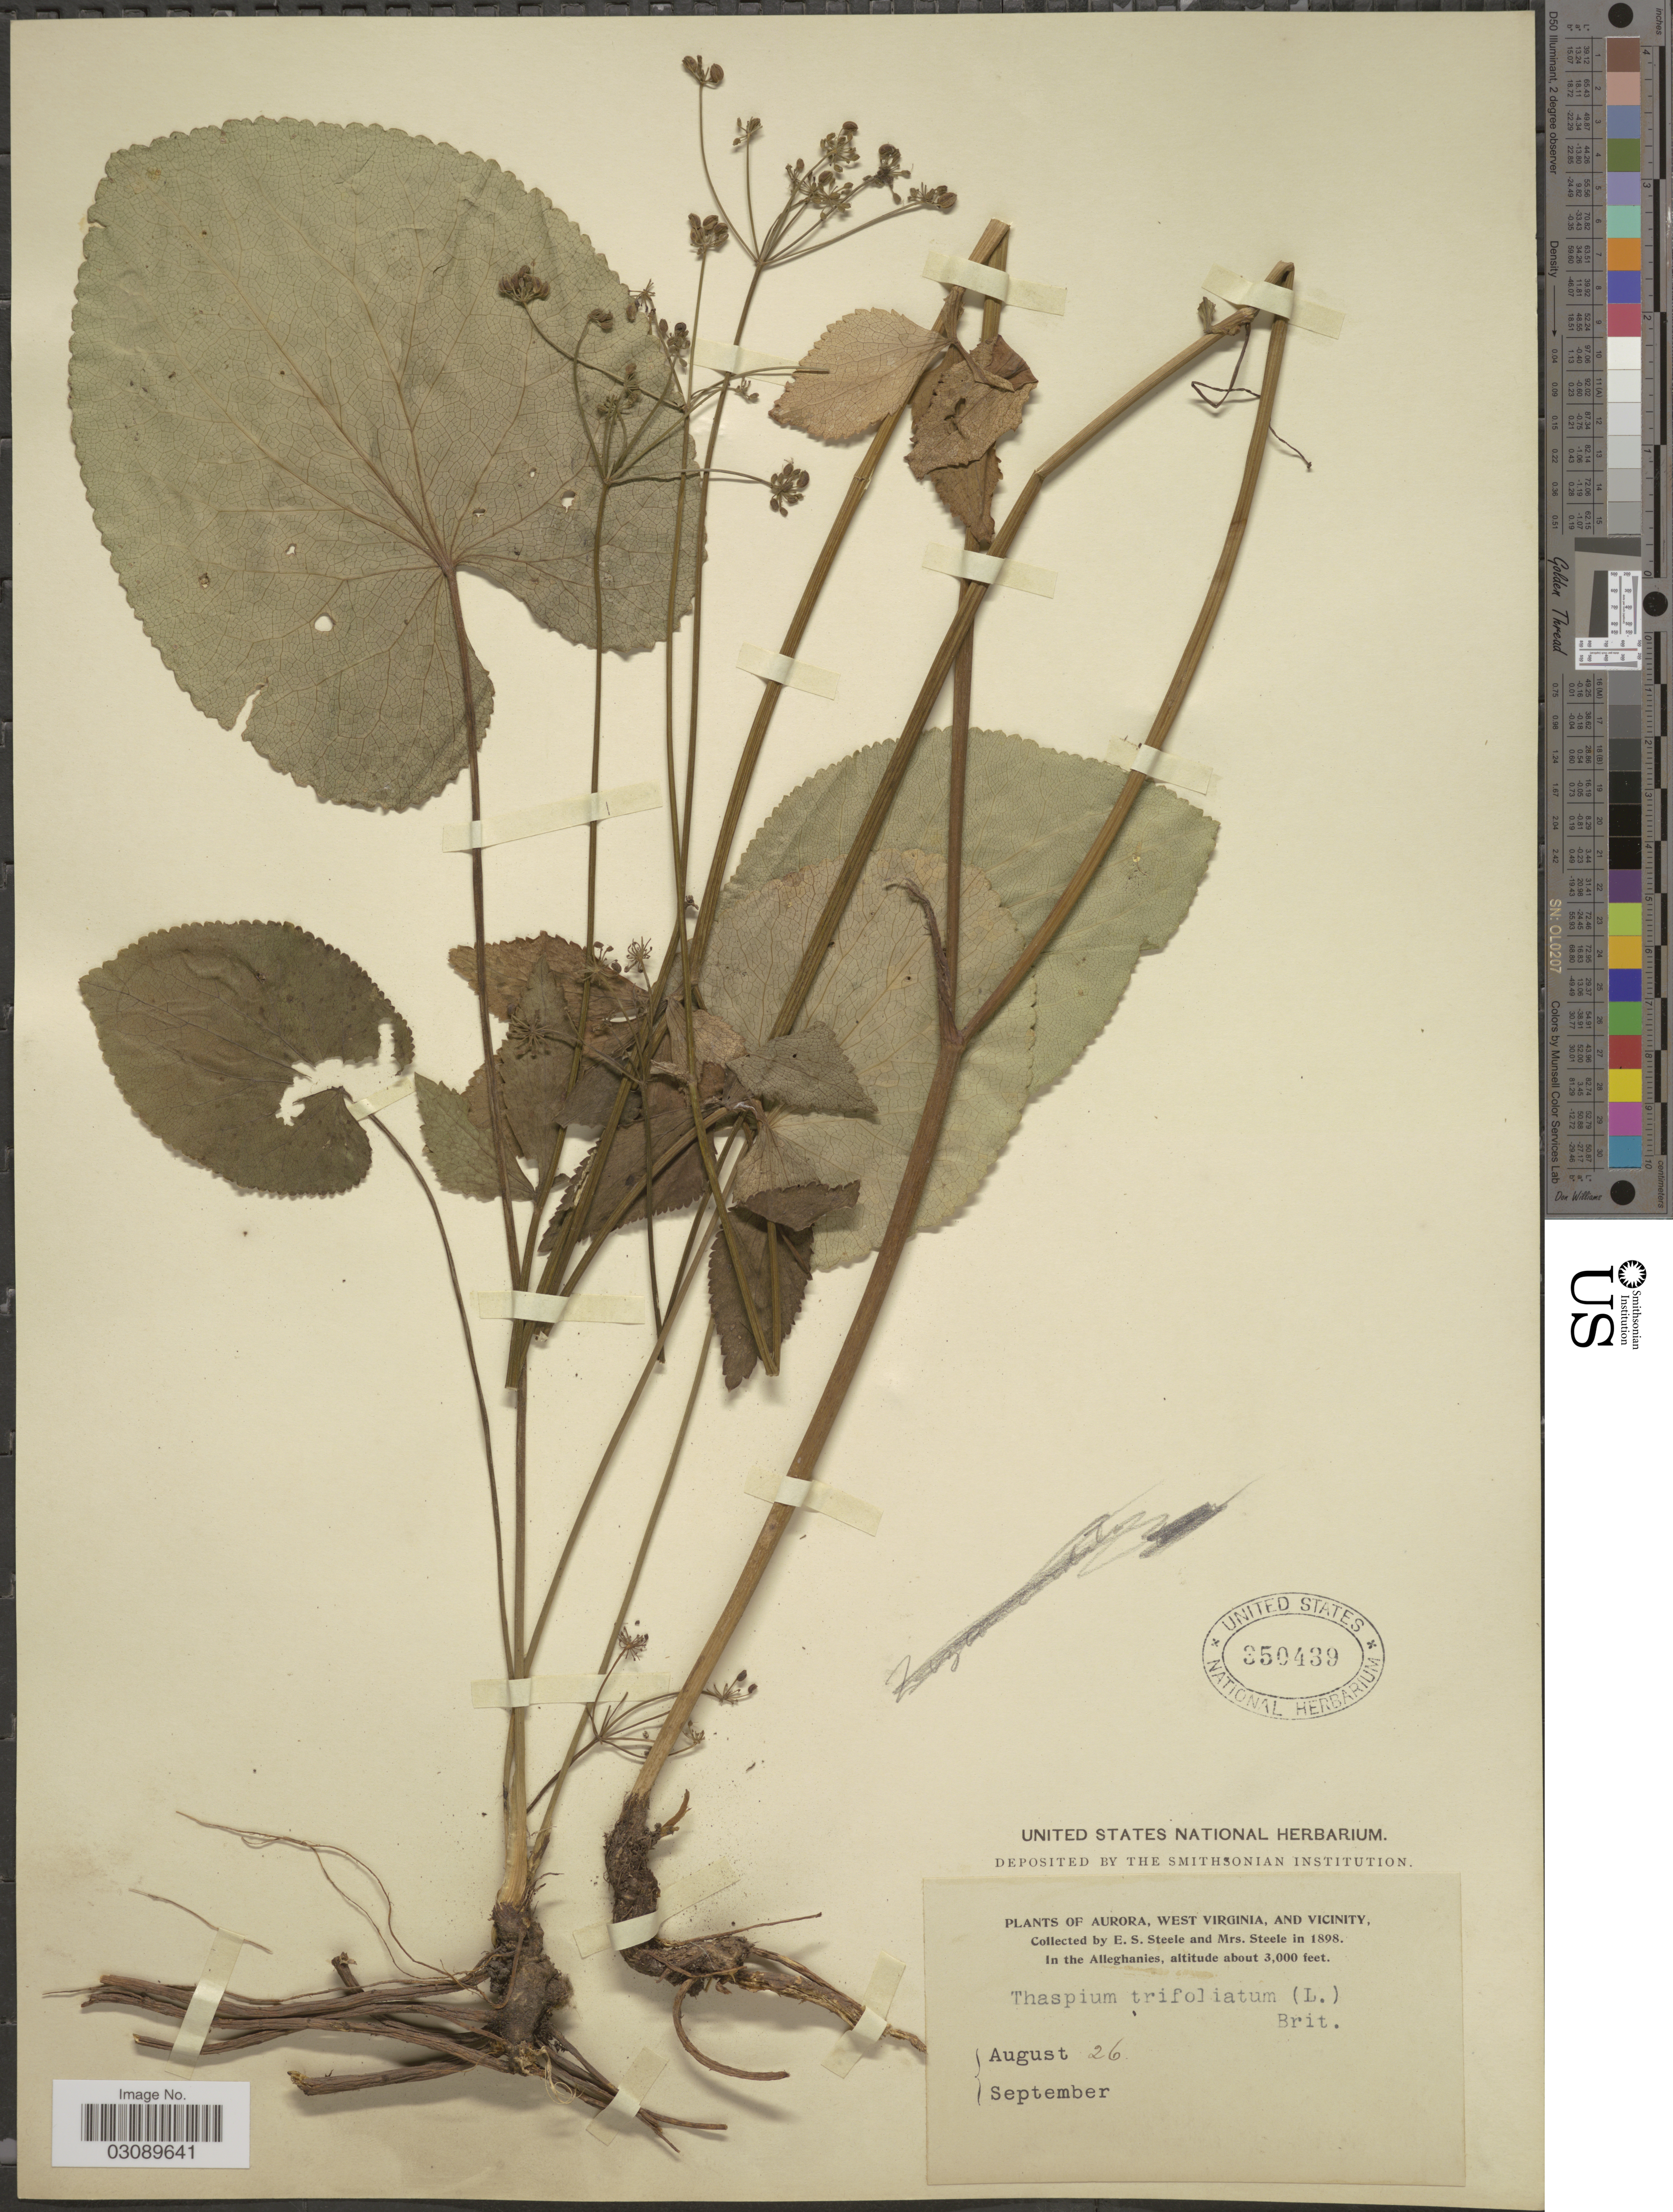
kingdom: Plantae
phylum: Tracheophyta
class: Magnoliopsida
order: Apiales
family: Apiaceae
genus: Thaspium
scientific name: Thaspium trifoliatum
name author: (L.) A. Gray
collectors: E. Steele & Mrs. E. S. Steele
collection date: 1898-08-26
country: United States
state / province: West Virginia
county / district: Preston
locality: Aurora, West Virginia, and vicinity. In the Alleghanies.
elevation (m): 914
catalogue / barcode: US 350439